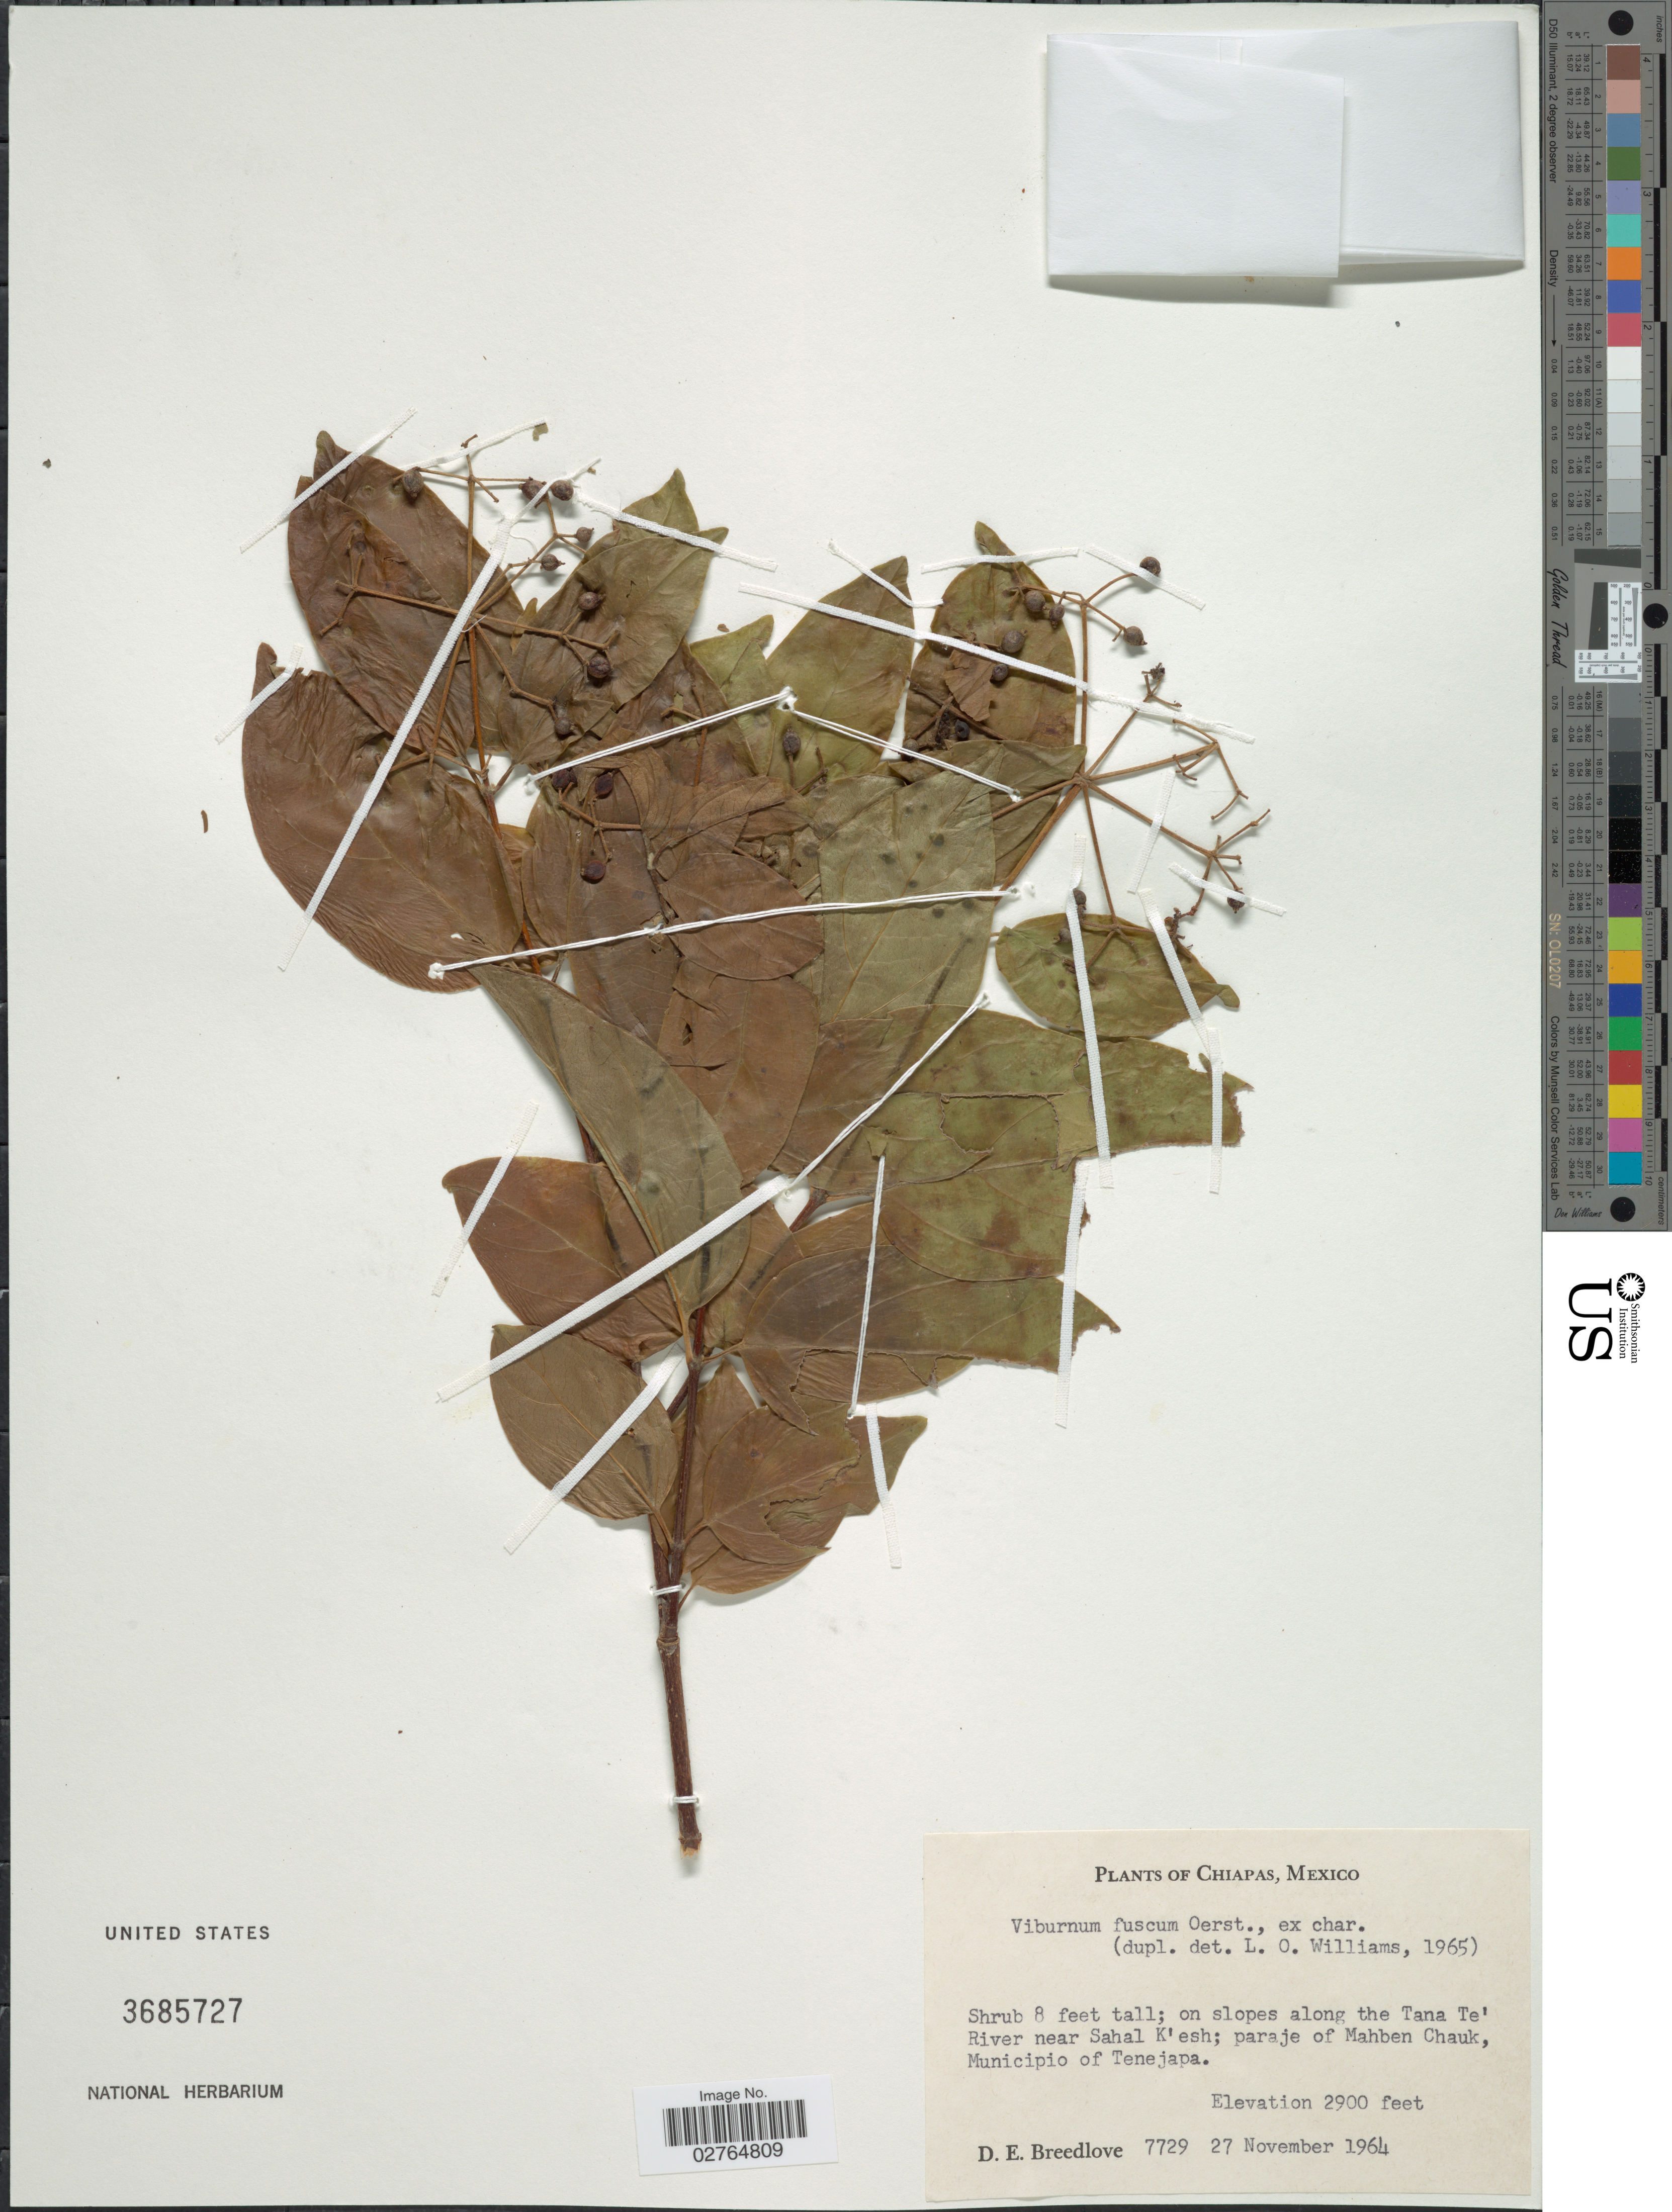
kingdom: Plantae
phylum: Tracheophyta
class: Magnoliopsida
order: Dipsacales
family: Viburnaceae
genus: Viburnum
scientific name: Viburnum fuscum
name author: (Oerst.) Hemsl.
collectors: D. E. Breedlove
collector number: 7729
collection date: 1964-11-27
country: Mexico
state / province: Chiapas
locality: On slopes along the Tana Te' River near Sahal K'esh; paraje of Mahben Chauk, Municipio of Tenejapa.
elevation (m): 884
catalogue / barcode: US 3685727